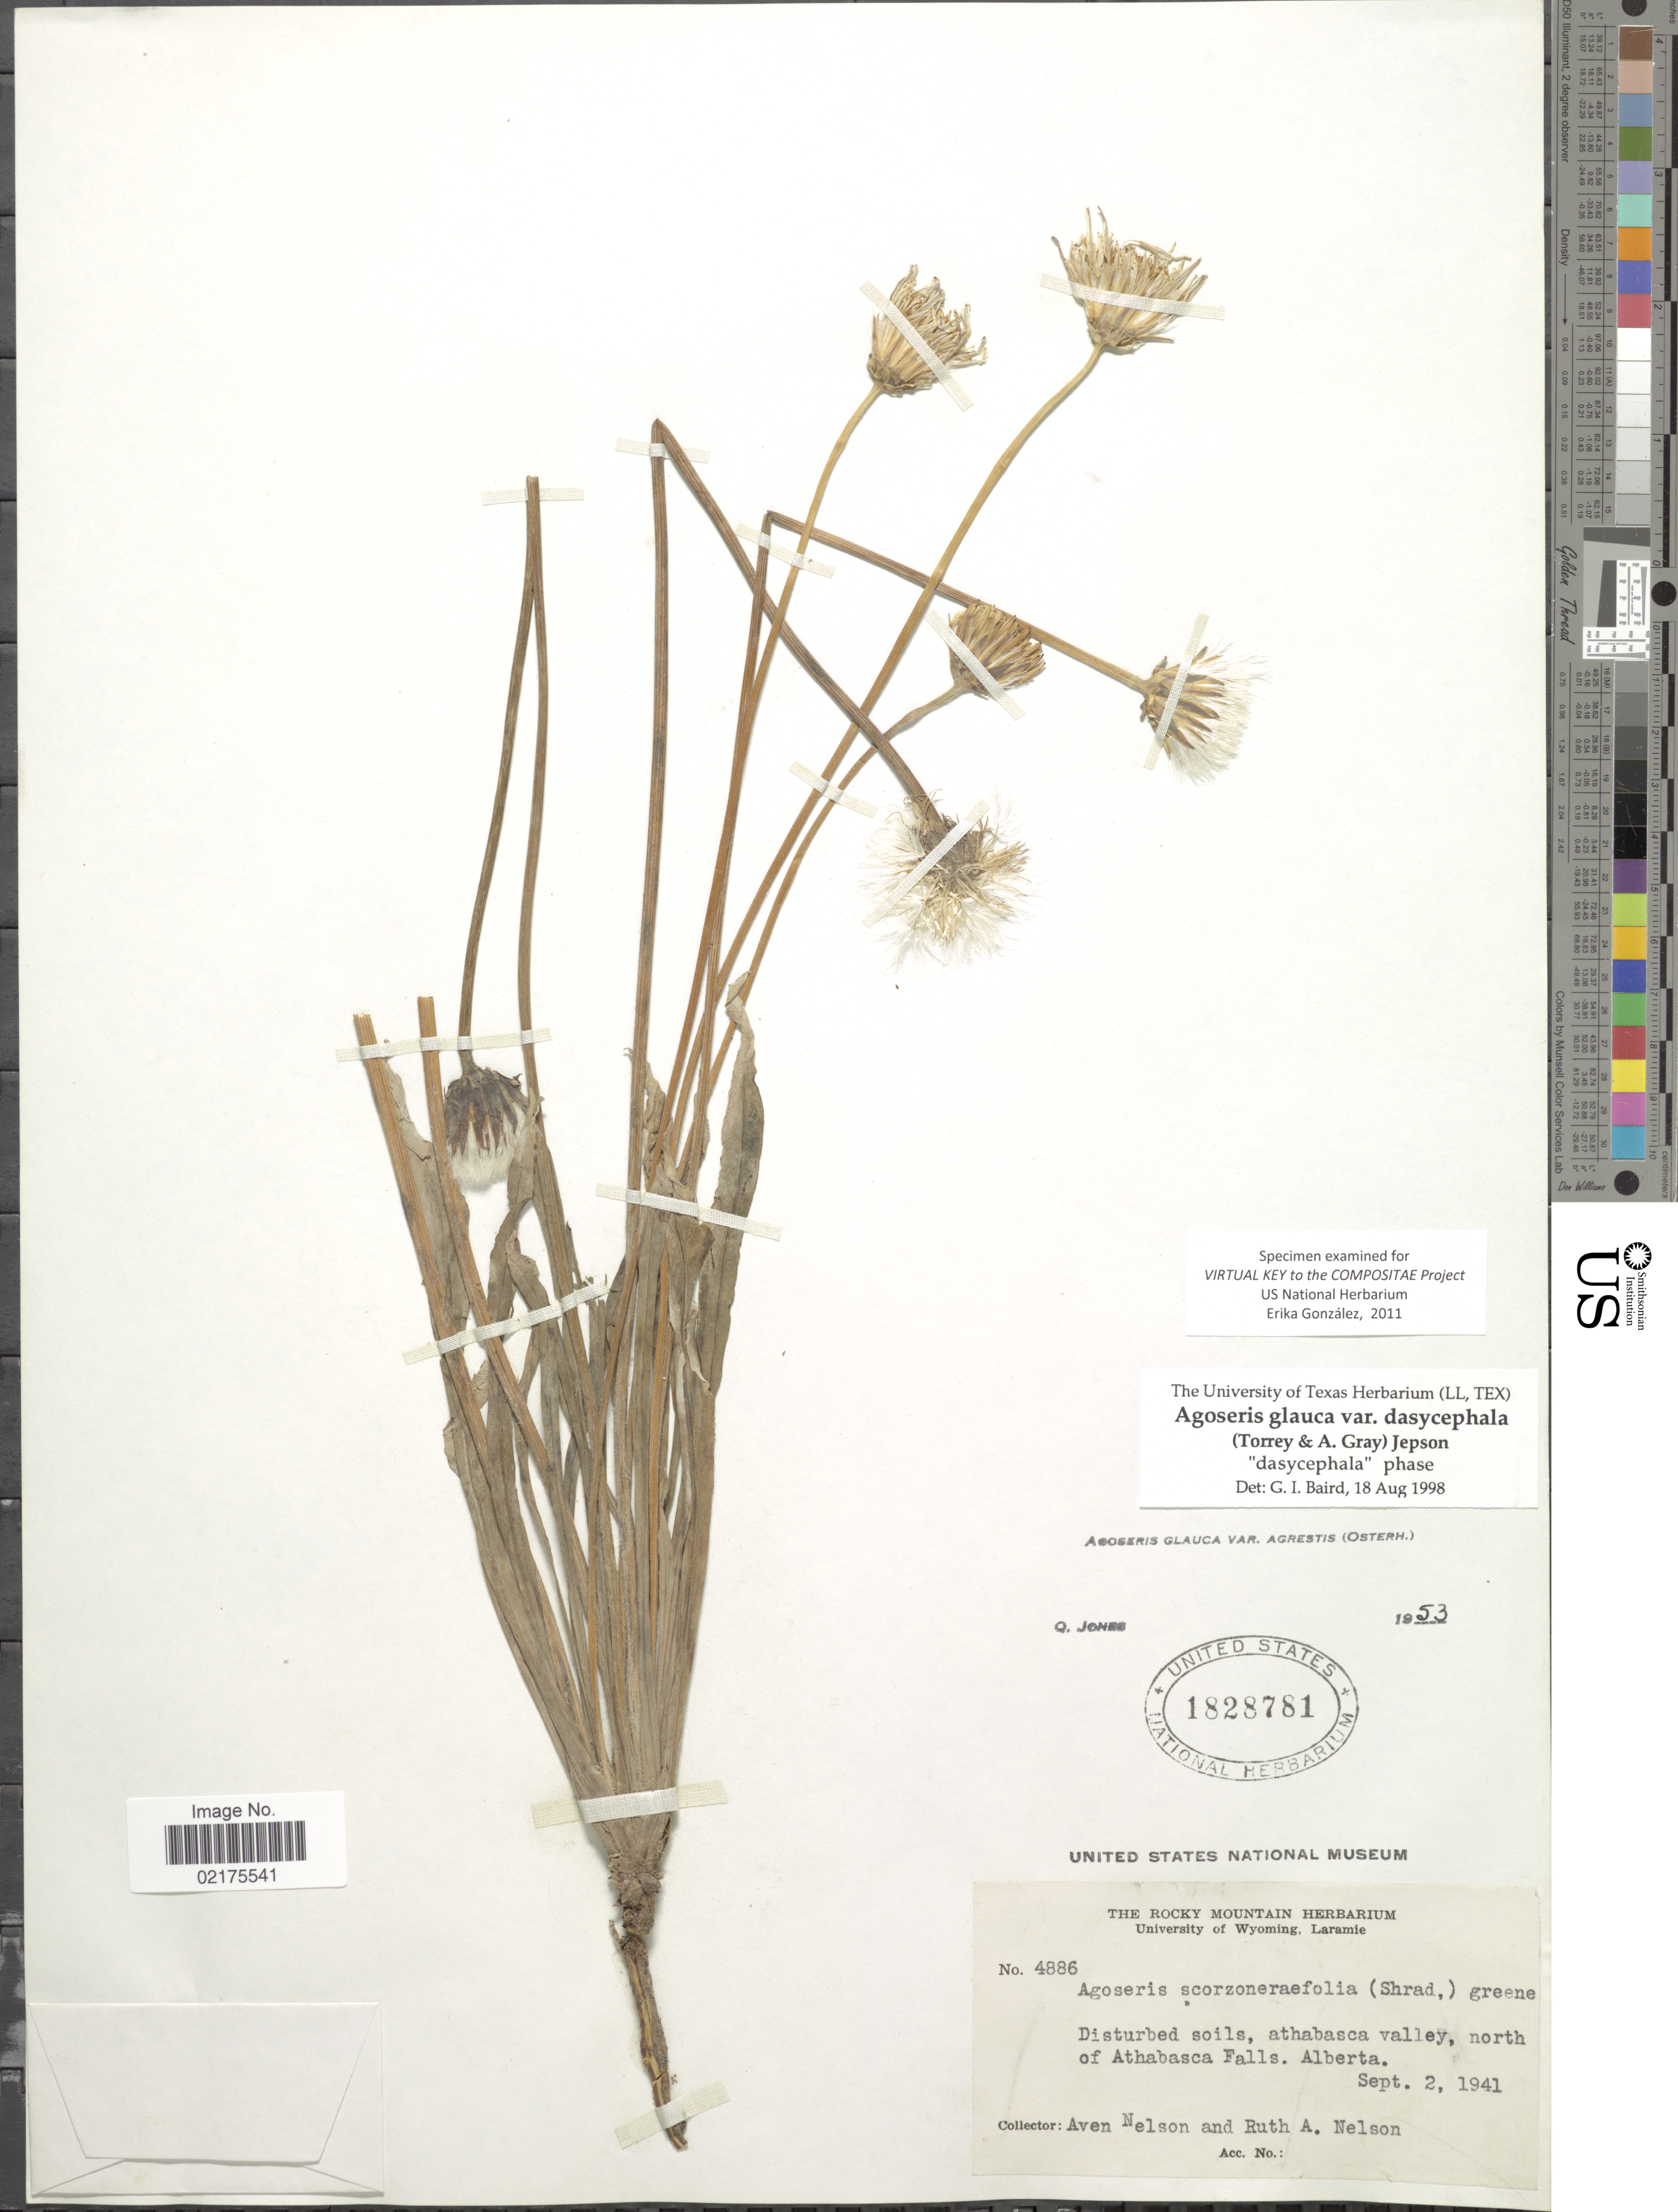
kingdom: Plantae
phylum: Tracheophyta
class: Magnoliopsida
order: Asterales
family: Asteraceae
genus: Agoseris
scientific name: Agoseris glauca var. dasycephala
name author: (Torr. & A. Gray) Jeps.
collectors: A. Nelson & R. A. Nelson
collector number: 4886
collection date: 1941-09-02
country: Canada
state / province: Alberta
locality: Disturbed soils, Athabasca valley, north of Athabasca Falls.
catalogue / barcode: US 1828781